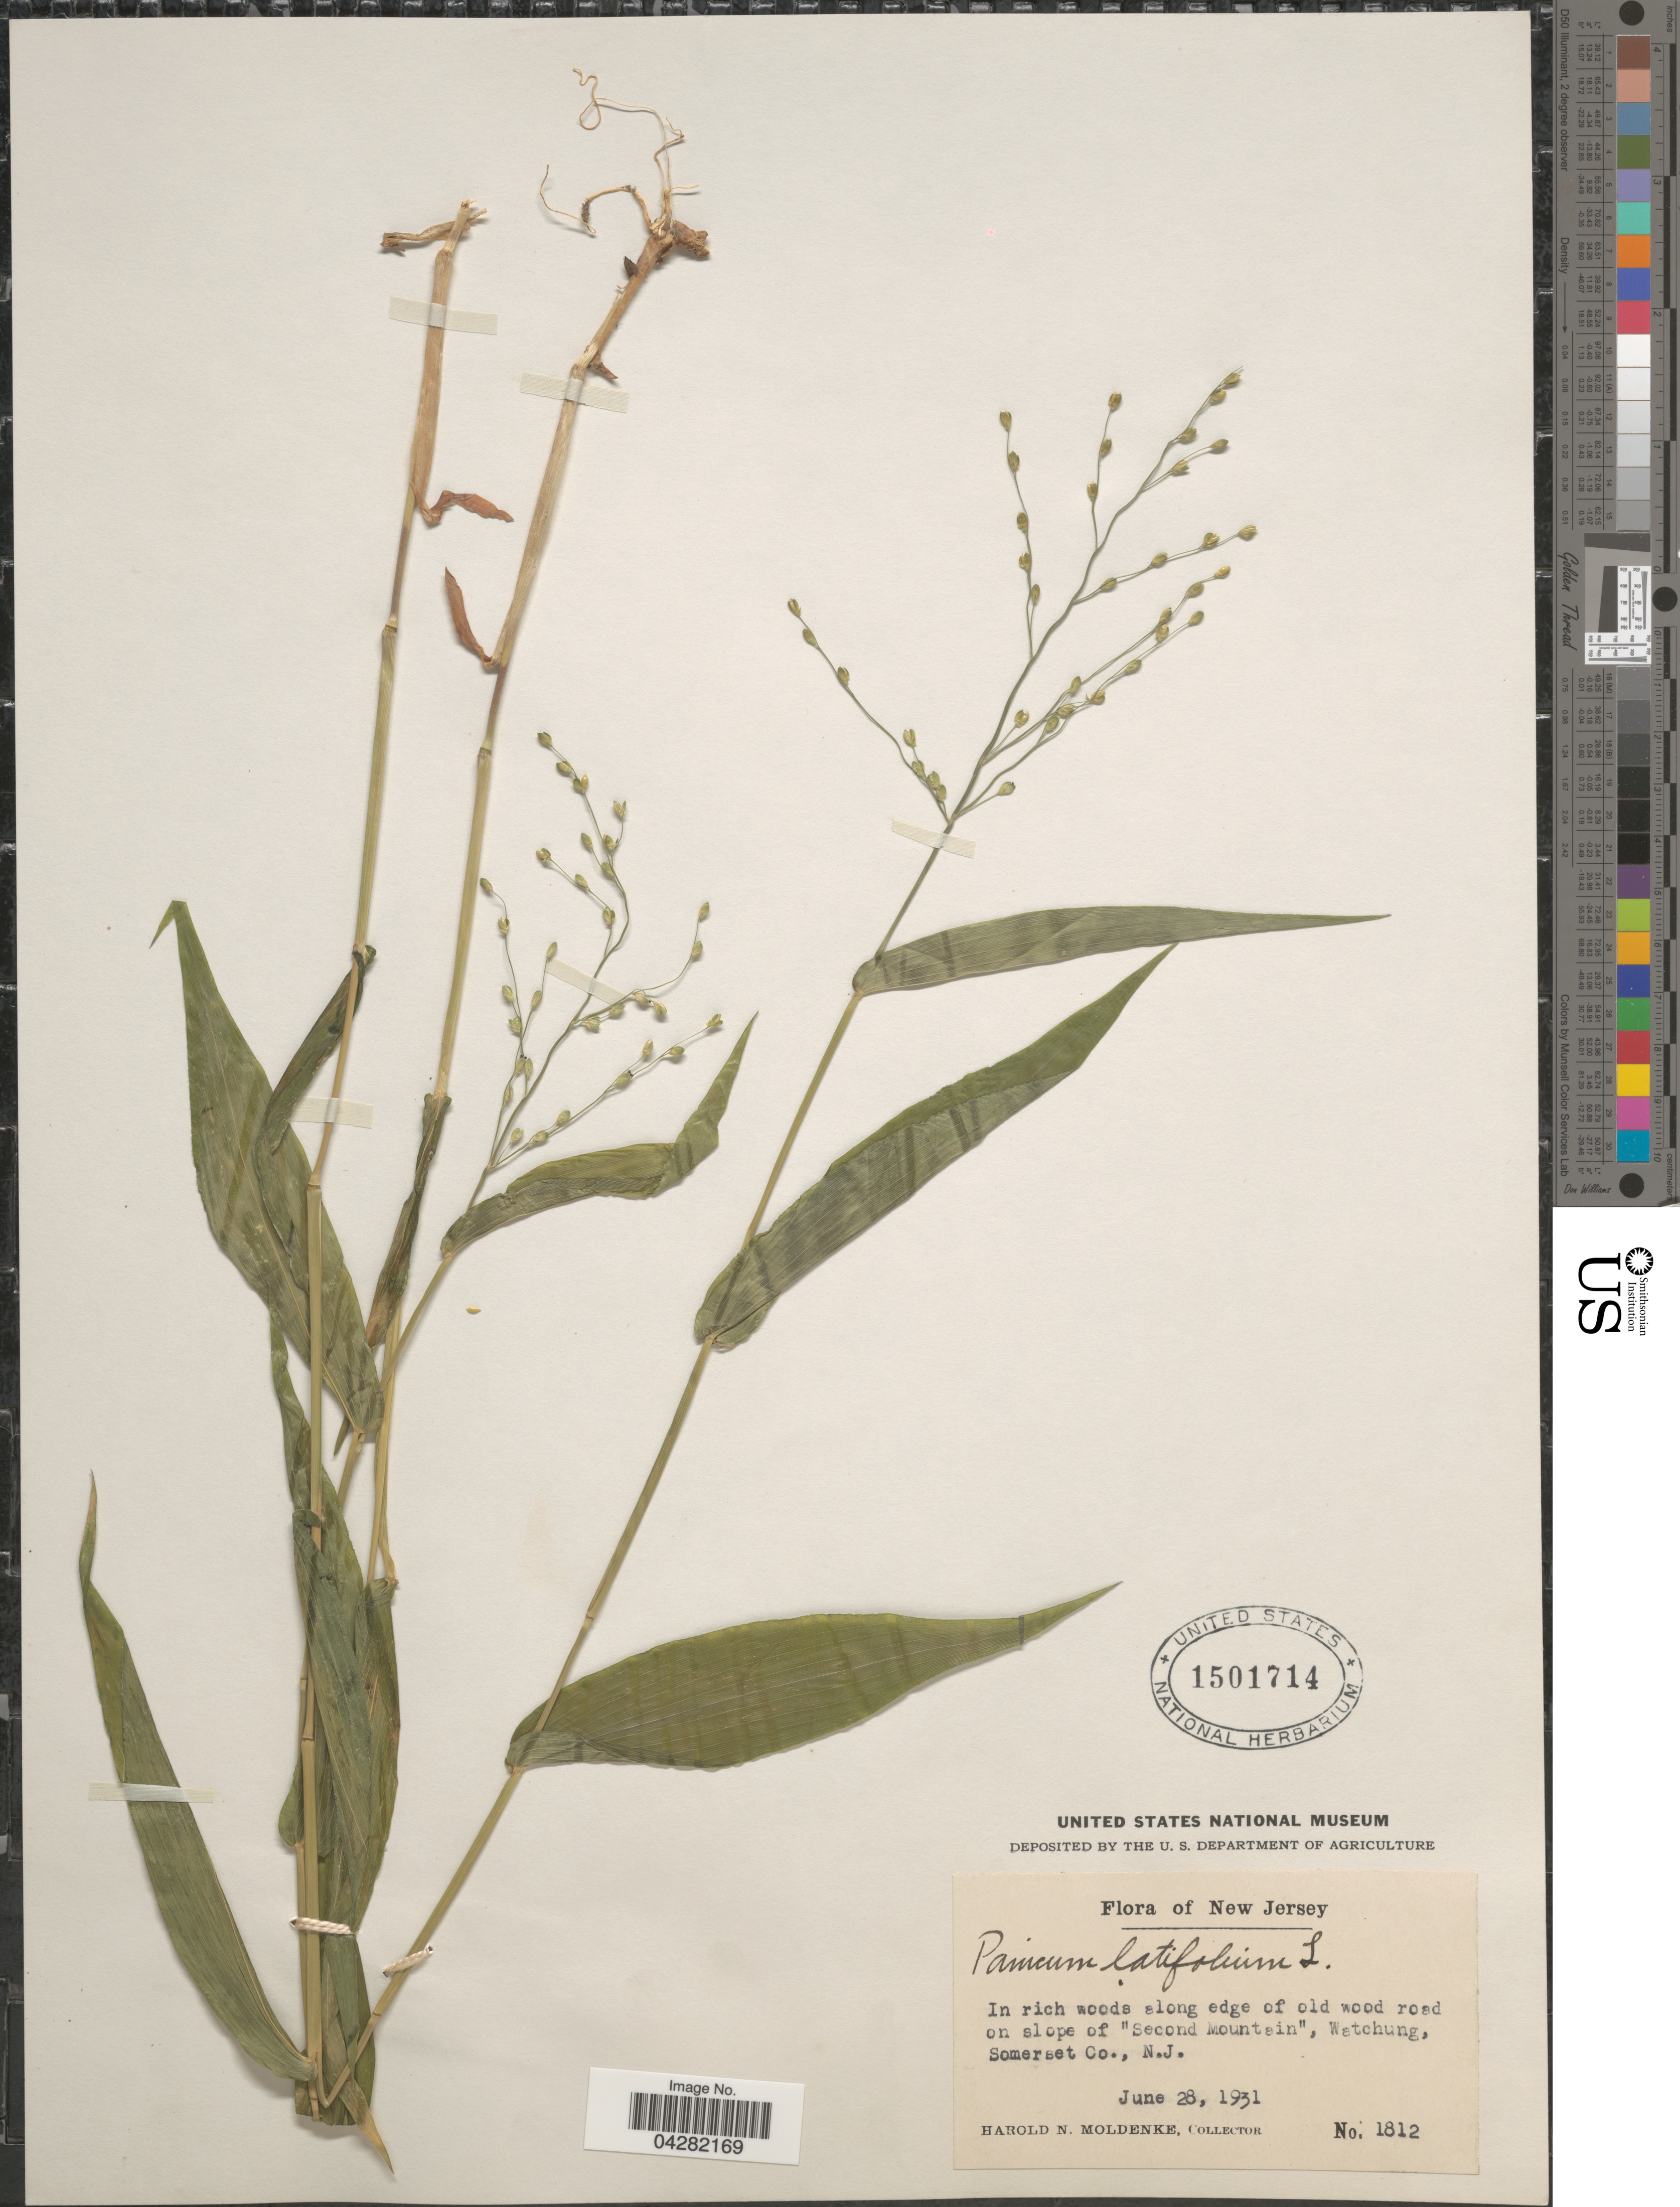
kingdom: Plantae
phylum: Tracheophyta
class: Liliopsida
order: Poales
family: Poaceae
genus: Dichanthelium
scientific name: Dichanthelium latifolium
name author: (L.) Harvill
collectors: H. N. Moldenke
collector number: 1812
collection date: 1931-06-28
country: United States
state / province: New Jersey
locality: In rich woods along edge of old wood road on slope of "Second Mountain", Watchung, Somerset Co.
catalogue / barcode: US 1501714